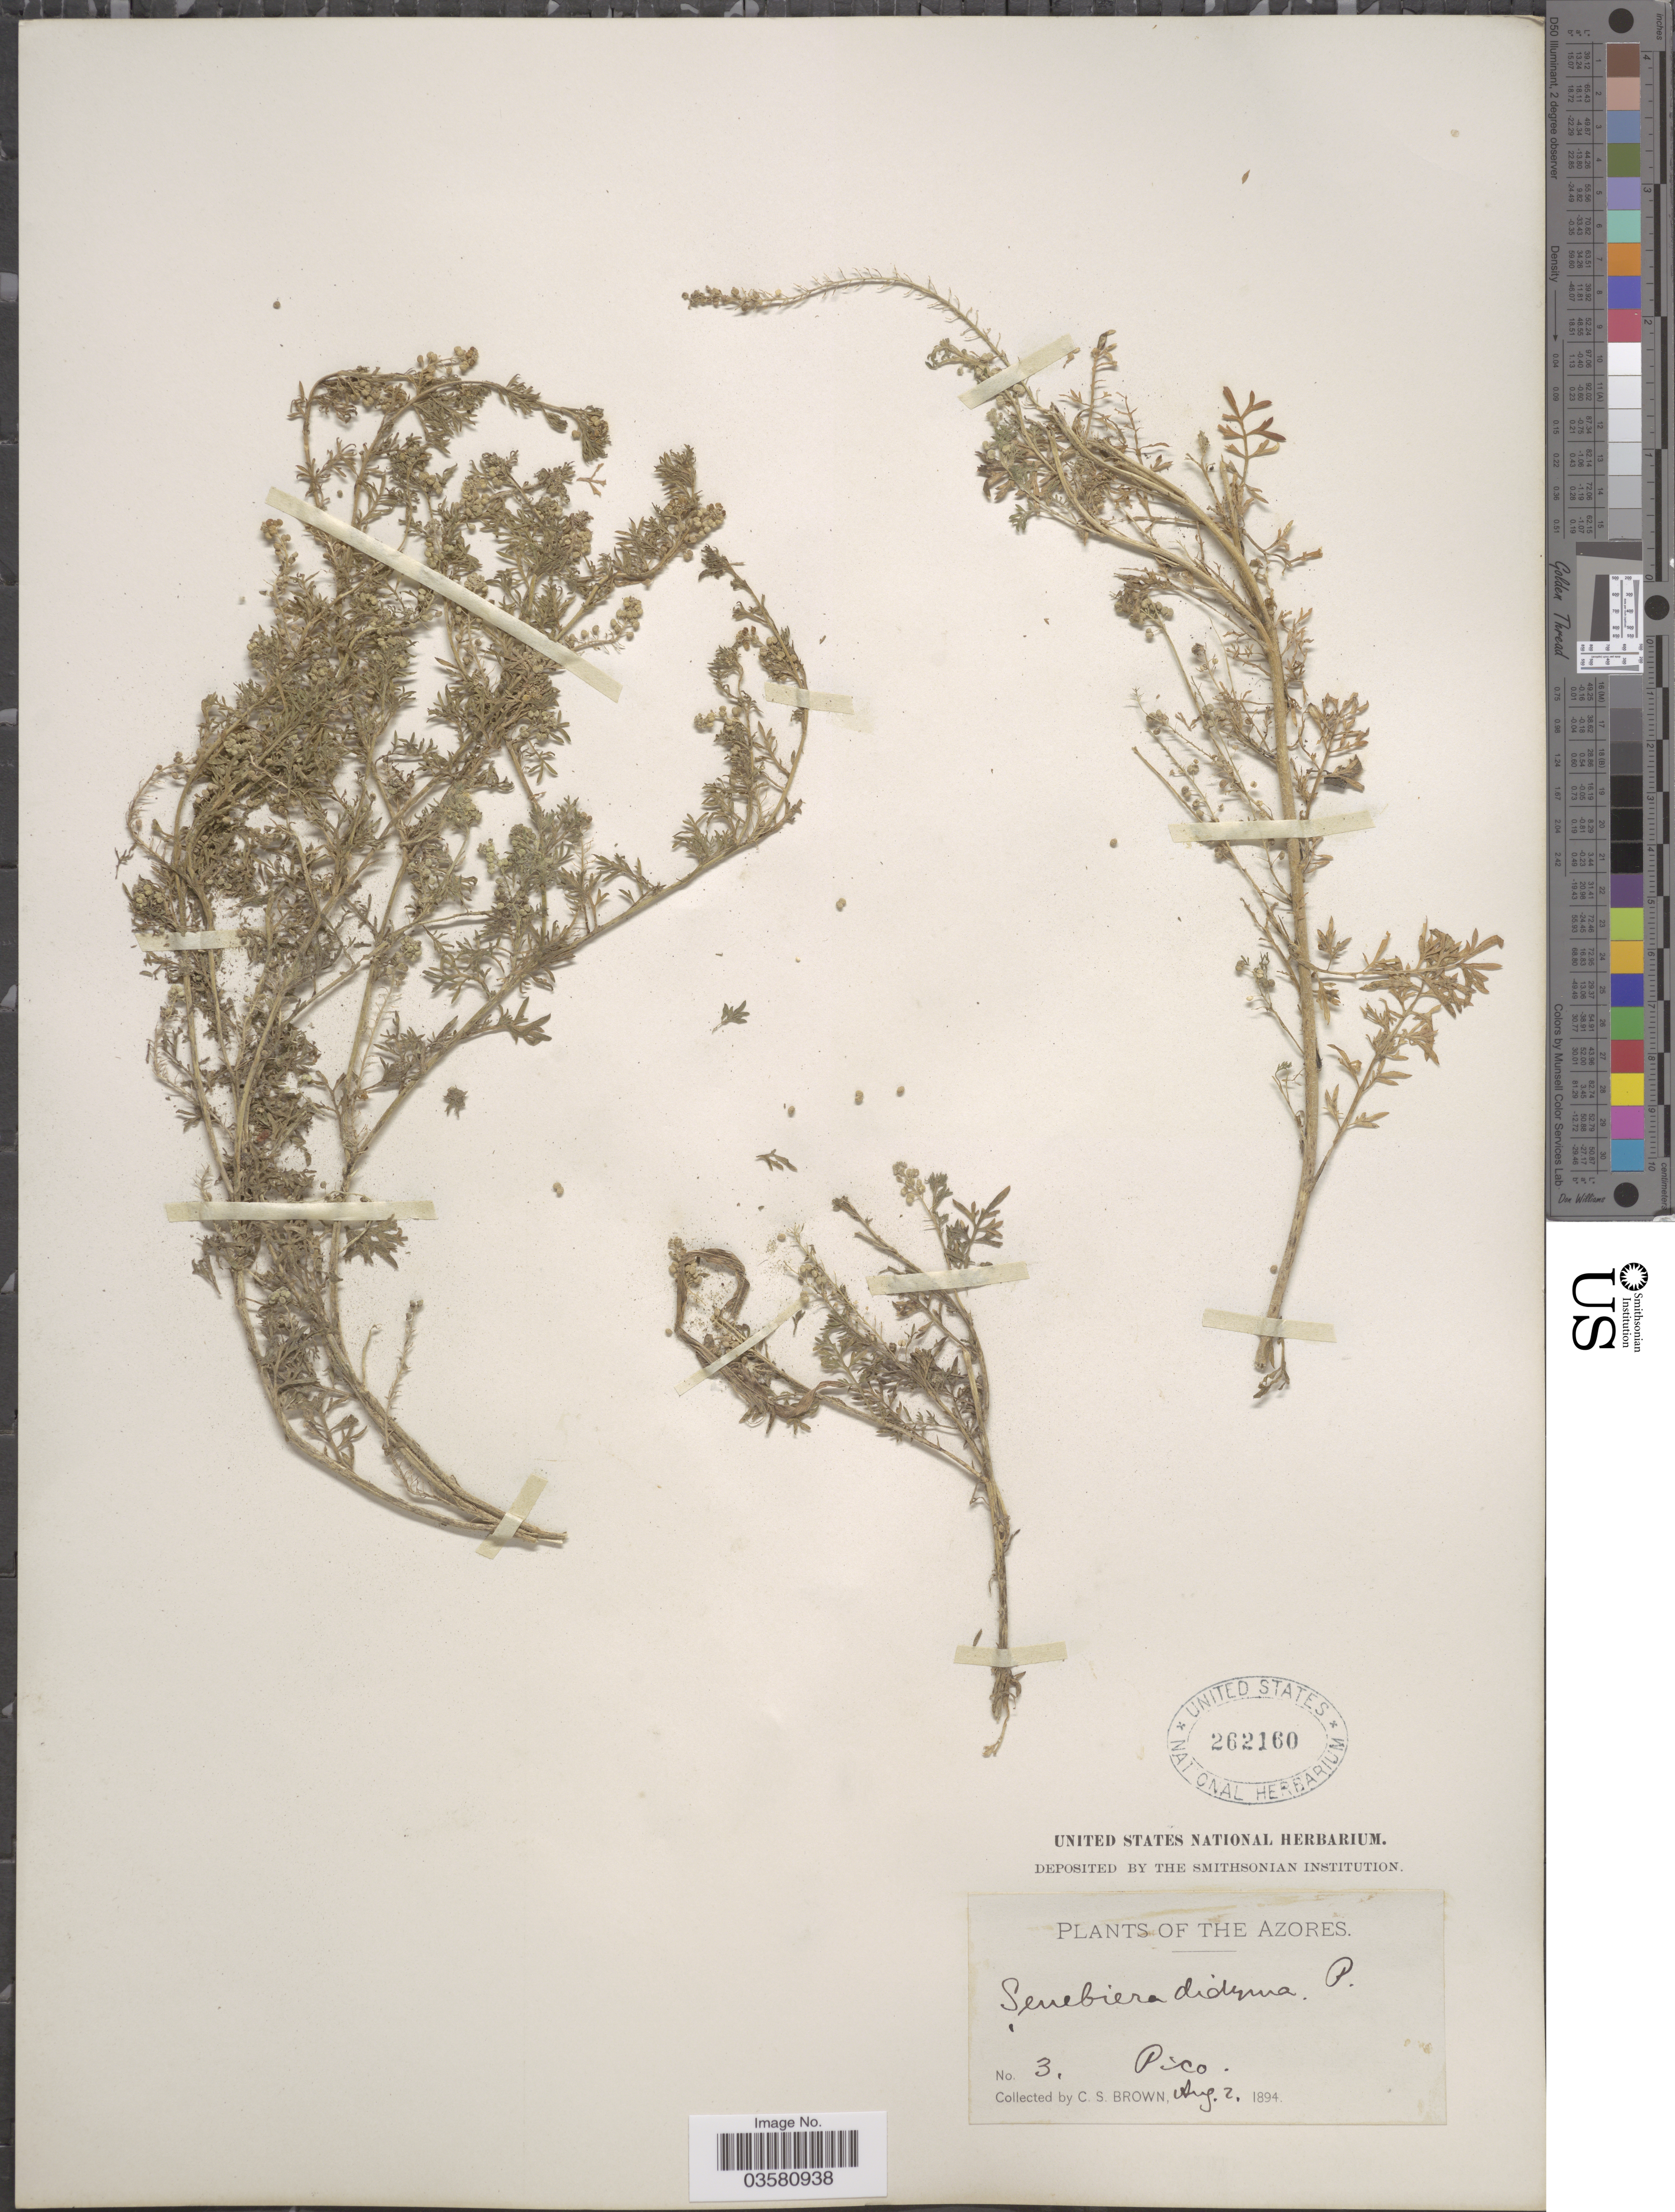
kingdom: Plantae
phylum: Tracheophyta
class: Magnoliopsida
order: Brassicales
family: Brassicaceae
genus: Lepidium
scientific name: Lepidium didymum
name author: L.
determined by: Strong, M. T., (US), Smithsonian Institution - National Museum of Natural History (UNITED STATES)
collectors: C. S. Brown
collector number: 3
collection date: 1894-08-02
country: Portugal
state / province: Azores (Aut. Reg.)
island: Pico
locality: Pico.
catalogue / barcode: US 262160